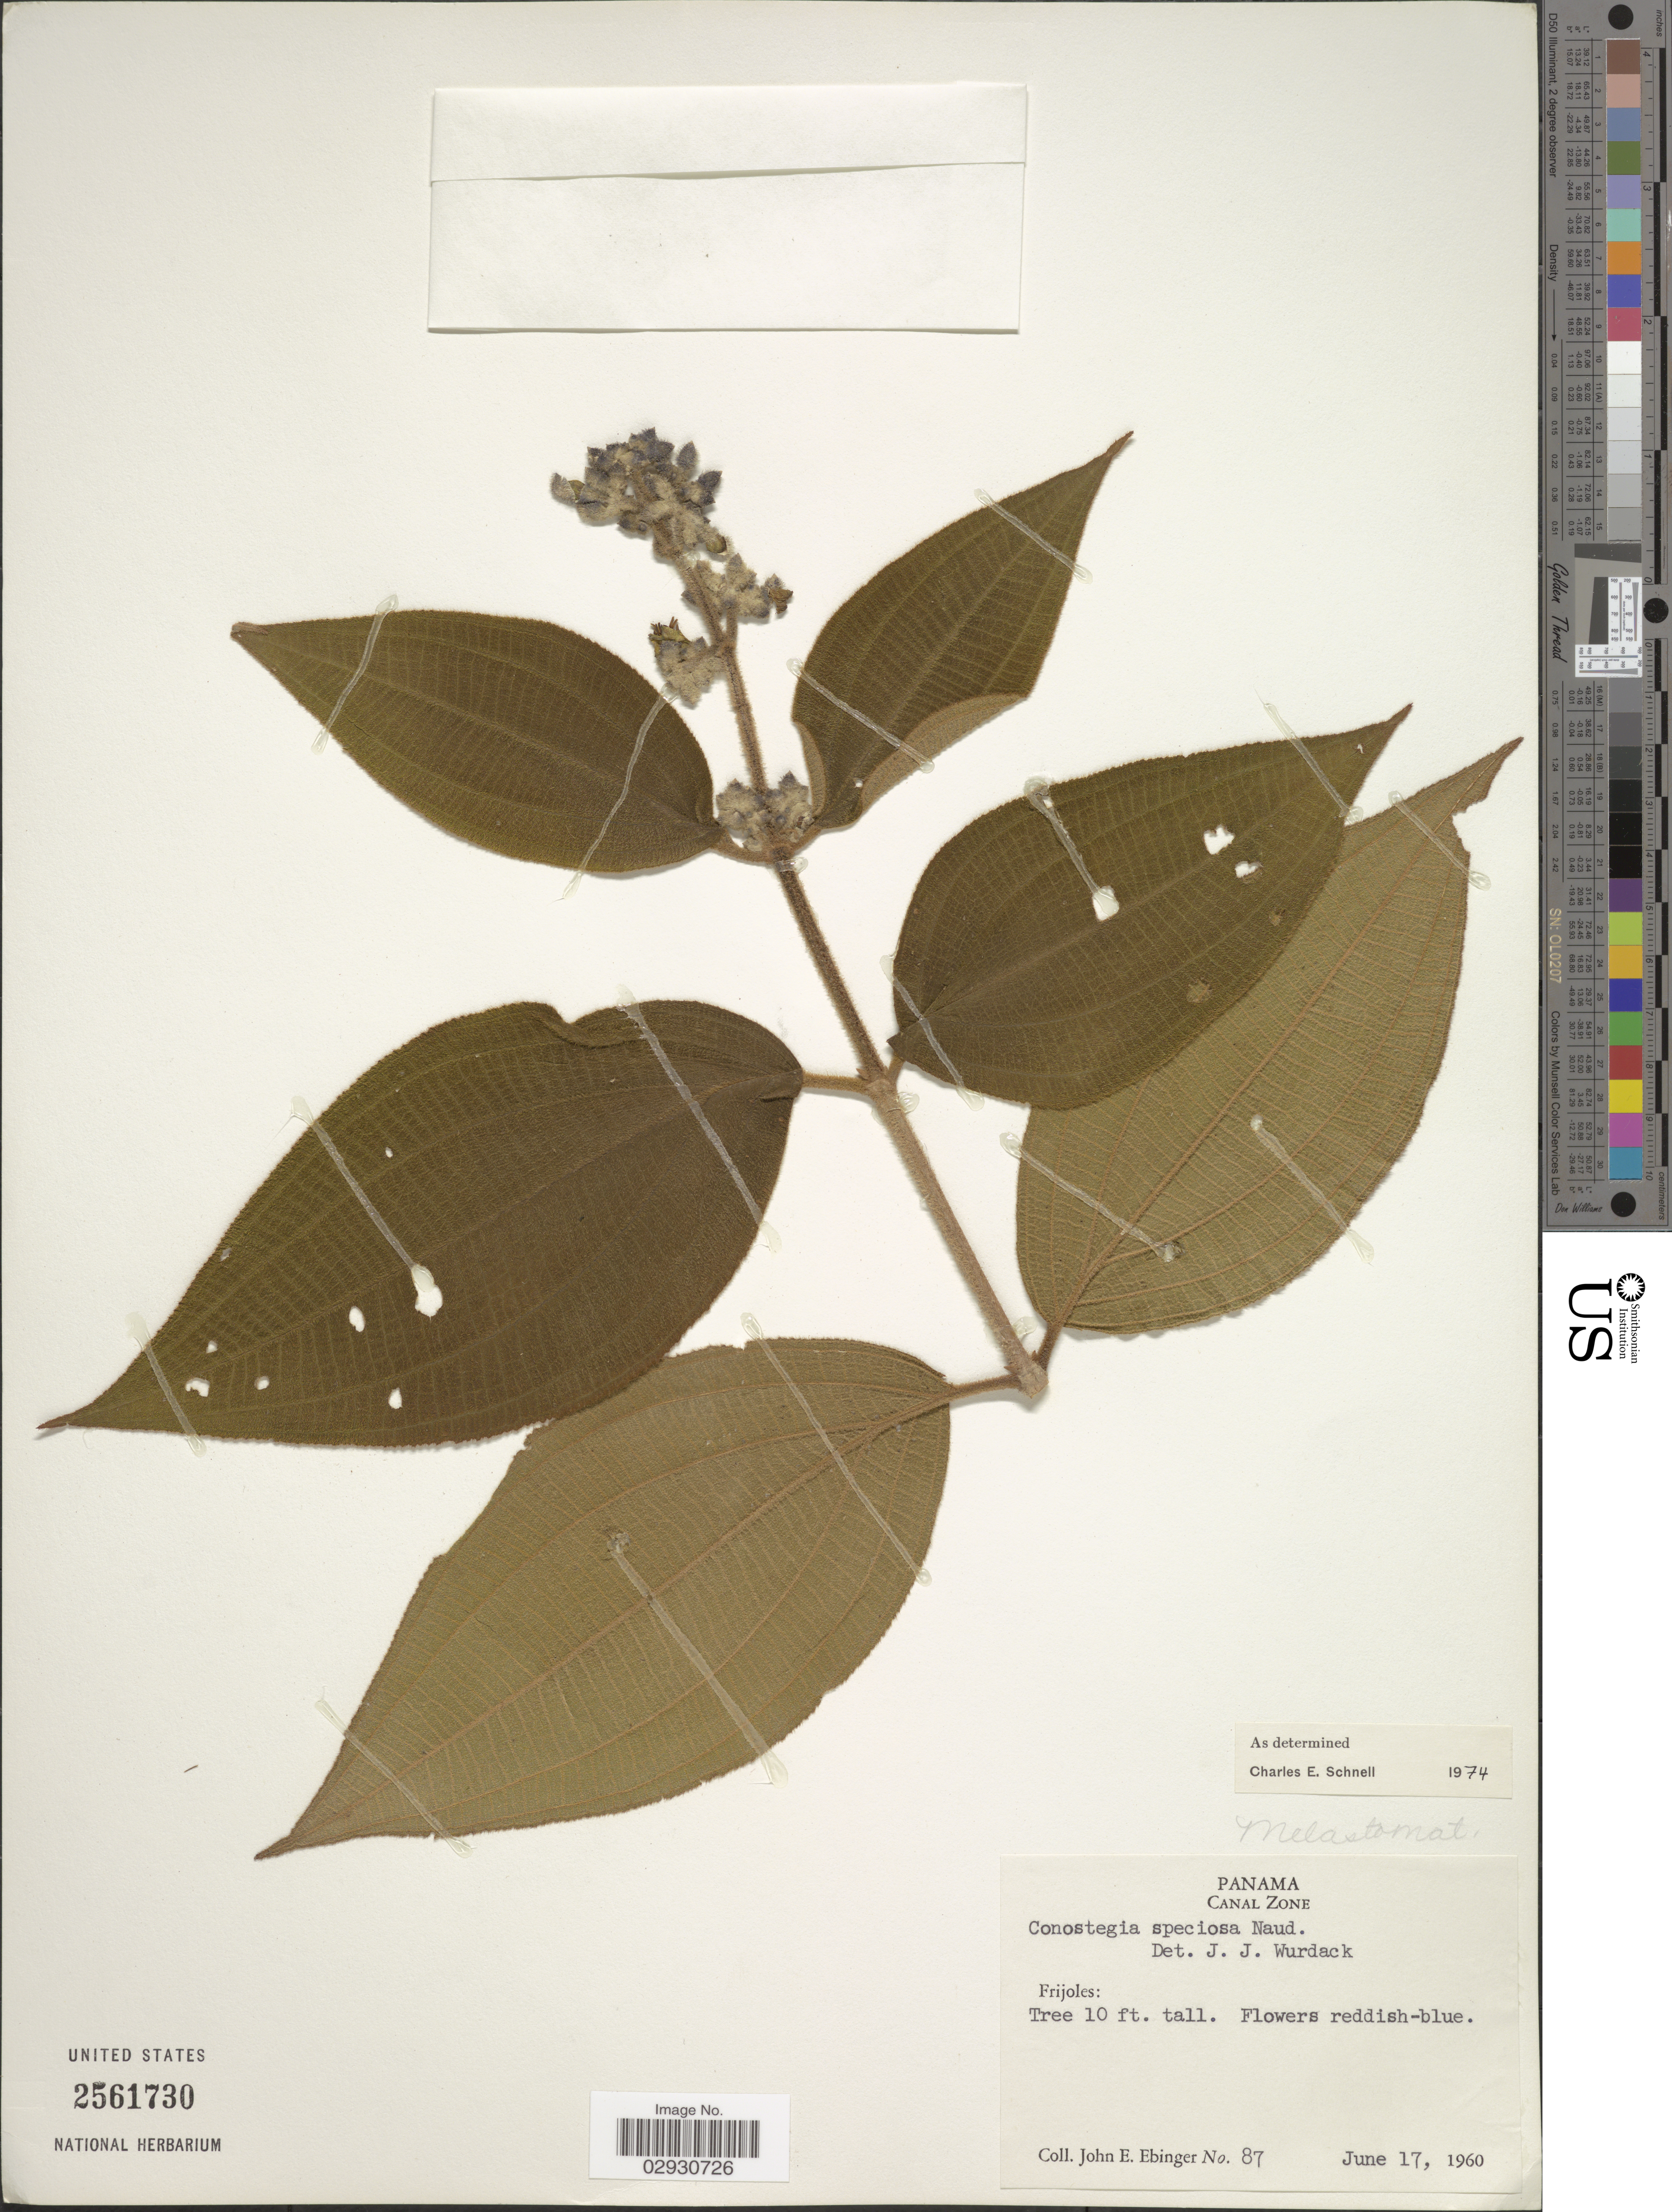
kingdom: Plantae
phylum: Tracheophyta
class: Magnoliopsida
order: Myrtales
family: Melastomataceae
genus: Conostegia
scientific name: Conostegia speciosa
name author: Naudin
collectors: J. Ebinger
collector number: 87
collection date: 1960-06-17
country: Panama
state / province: Colón / Panamá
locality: Canal Zone. Frijoles.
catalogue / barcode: US 2561730